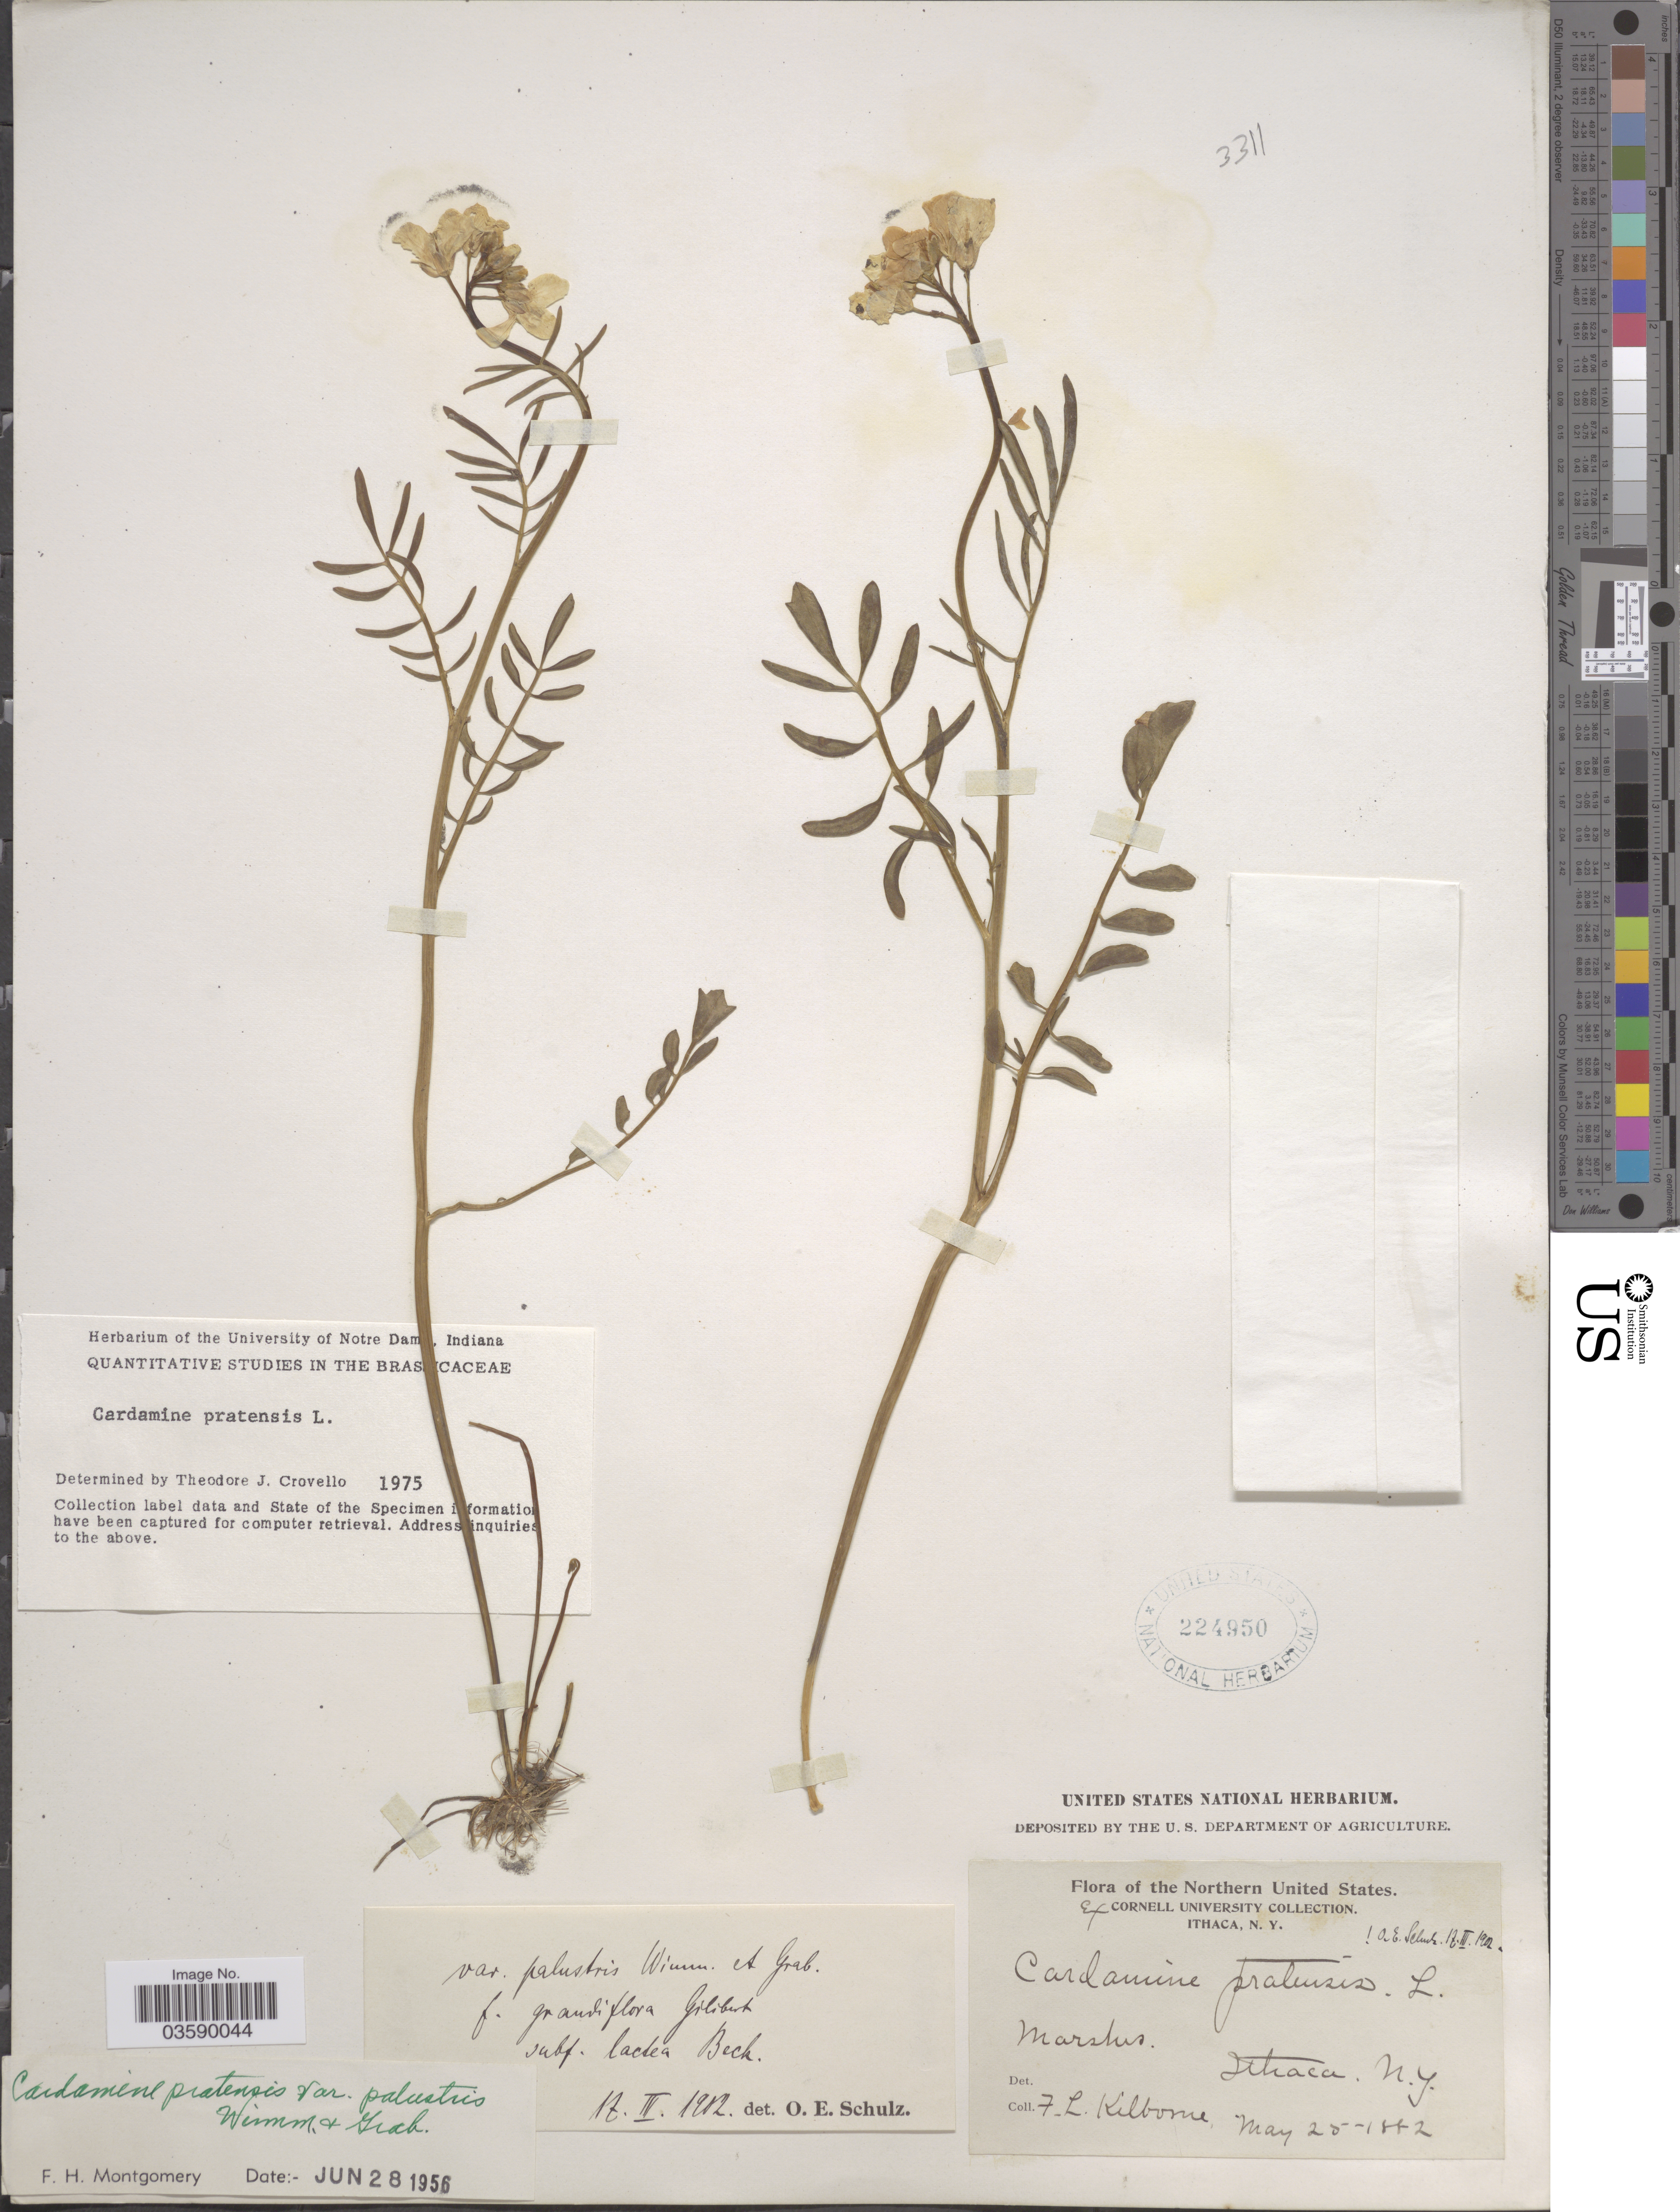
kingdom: Plantae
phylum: Tracheophyta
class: Magnoliopsida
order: Brassicales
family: Brassicaceae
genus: Cardamine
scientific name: Cardamine pratensis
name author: L.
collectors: F. L. Kilborne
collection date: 1882-05-25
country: United States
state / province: New York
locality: Northern United States. Ithaca.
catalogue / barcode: US 224950